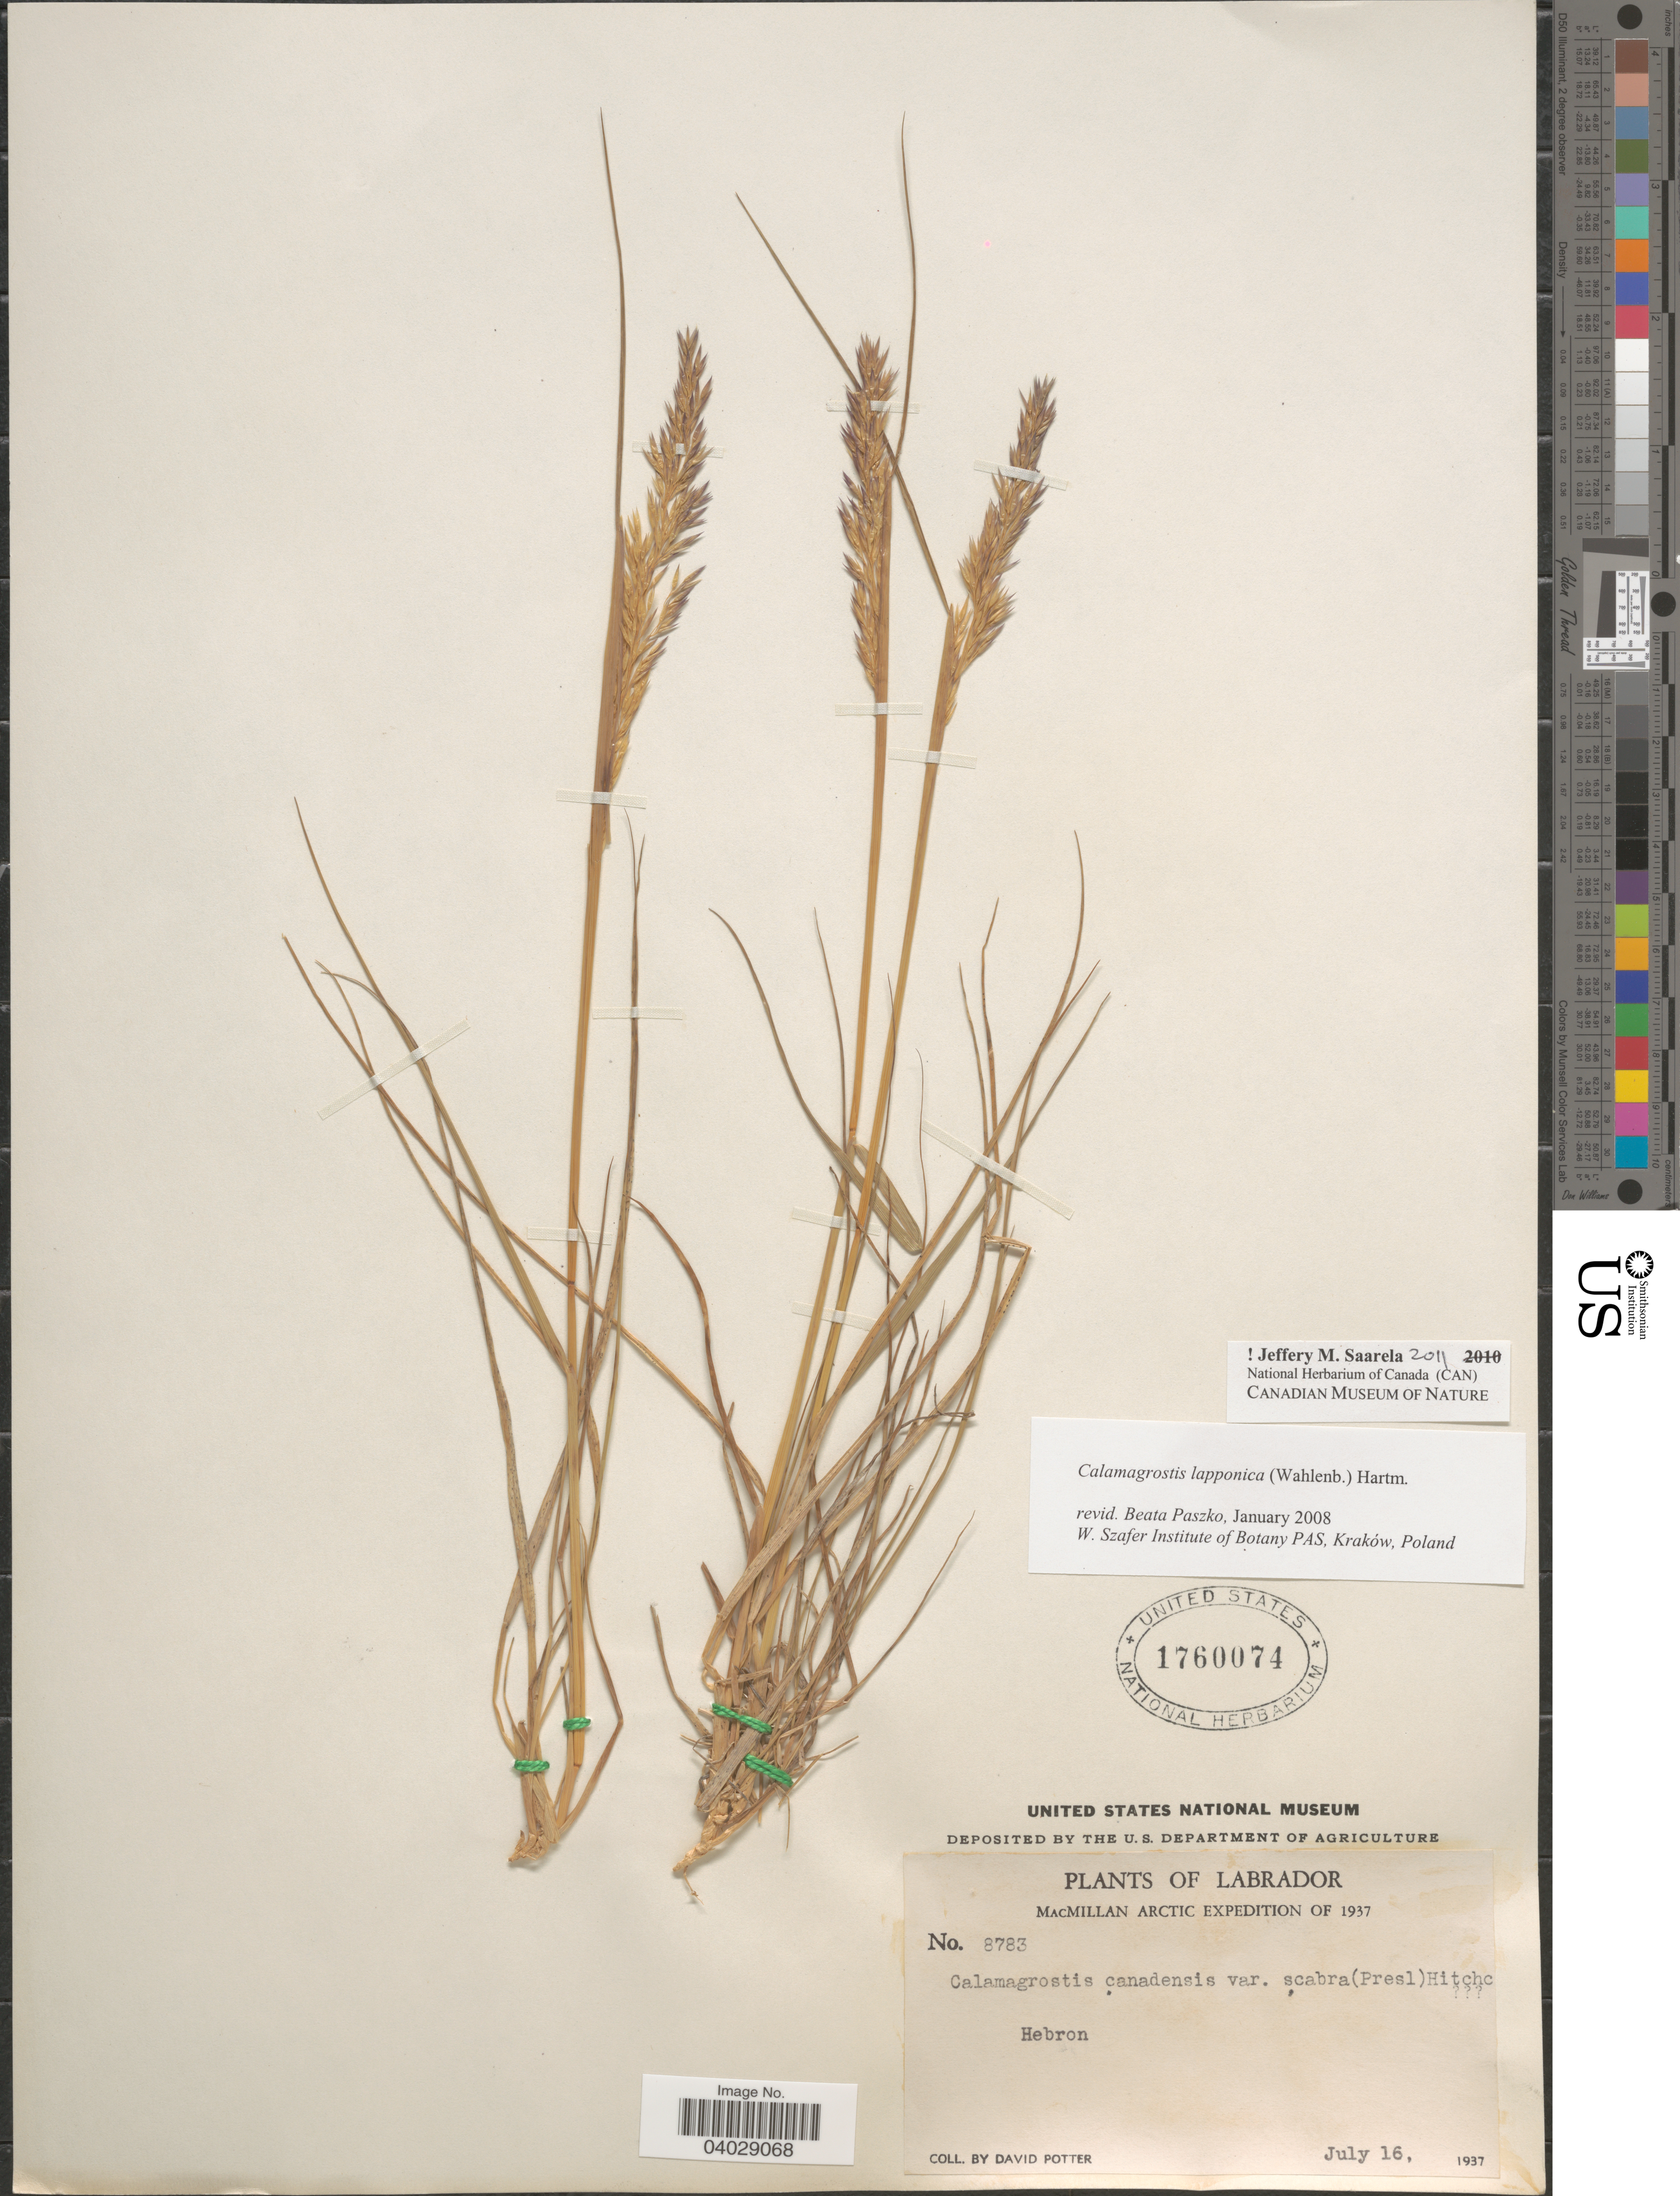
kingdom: Plantae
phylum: Tracheophyta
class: Liliopsida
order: Poales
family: Poaceae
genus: Calamagrostis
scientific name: Calamagrostis lapponica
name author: (Wahlenb.) Hartm.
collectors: D. Potter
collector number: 8783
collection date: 1937-07-16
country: Canada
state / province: Newfoundland and Labrador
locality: Labrador. Hebron.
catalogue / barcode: US 1760074